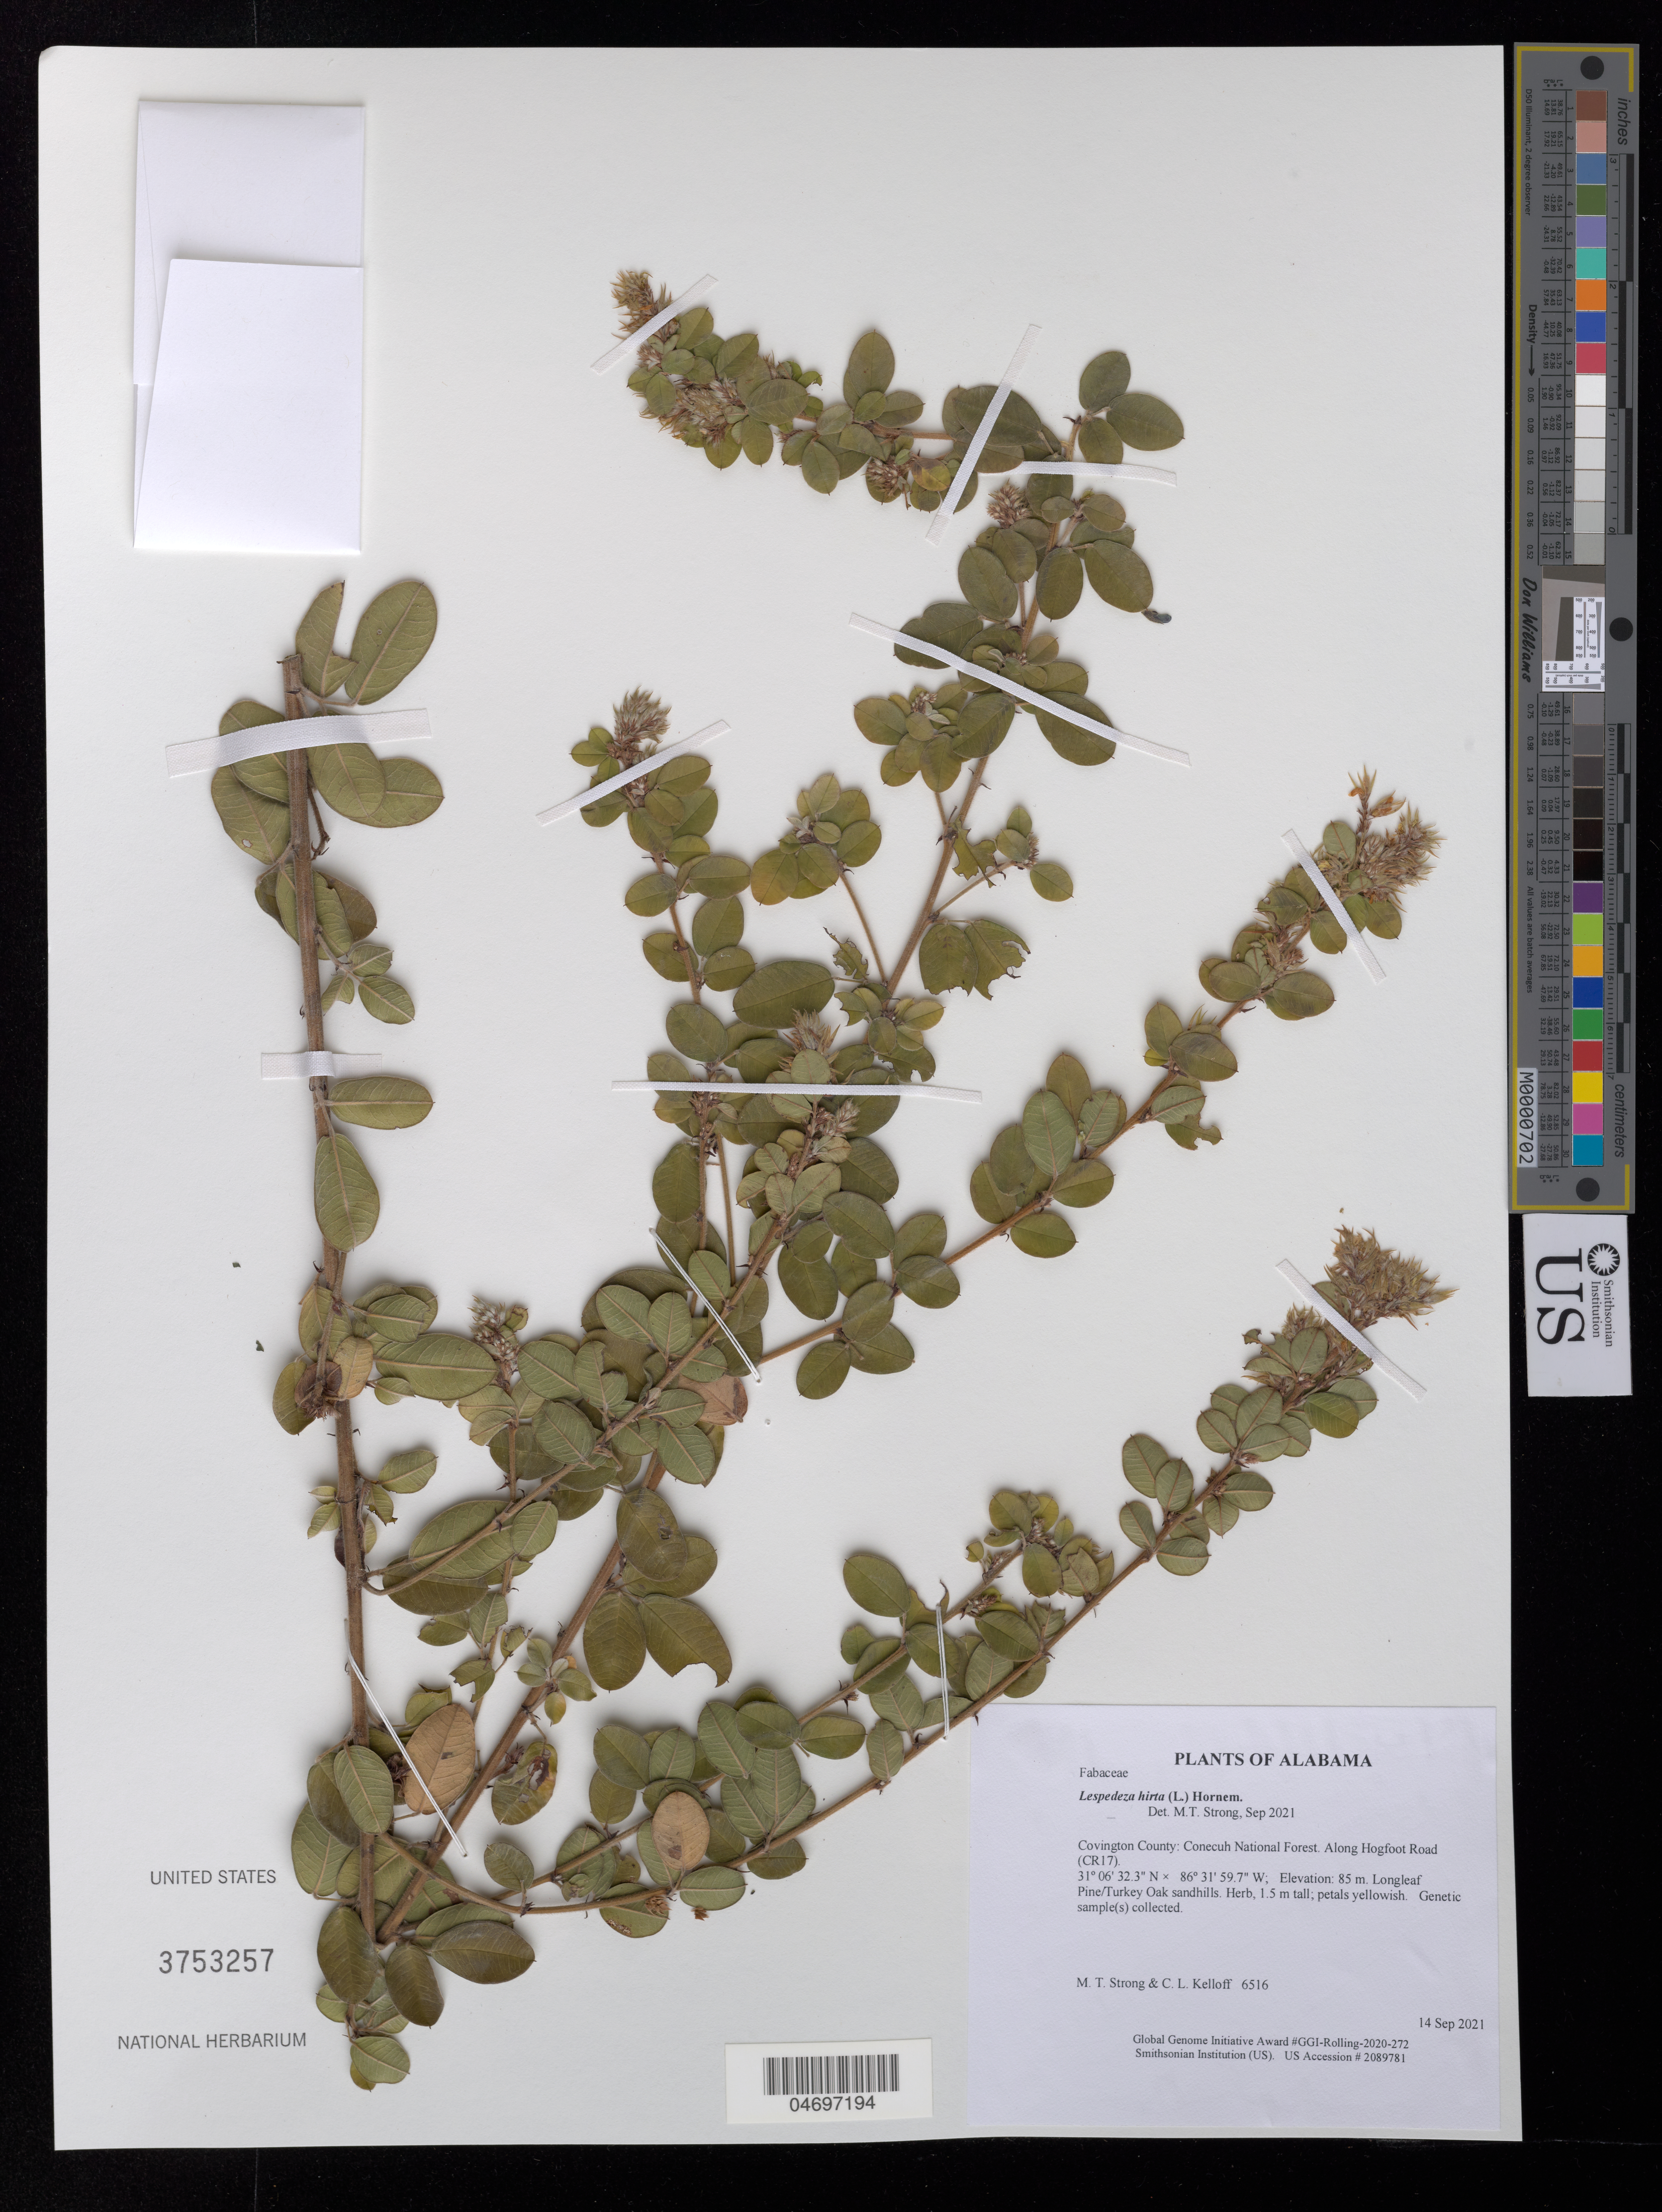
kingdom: Plantae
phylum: Tracheophyta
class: Magnoliopsida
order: Fabales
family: Fabaceae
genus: Lespedeza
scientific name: Lespedeza hirta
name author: (L.) Hornem.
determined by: Strong, Mark T.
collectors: M. T. Strong & C. L. Kelloff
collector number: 6516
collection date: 2021-09-14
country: United States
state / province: Alabama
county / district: Covington County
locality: Conecuh National Forest. Along Hogfoot Road (CR17)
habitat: Longleaf Pine/Turkey Oak sandhills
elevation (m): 85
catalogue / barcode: US 3753257